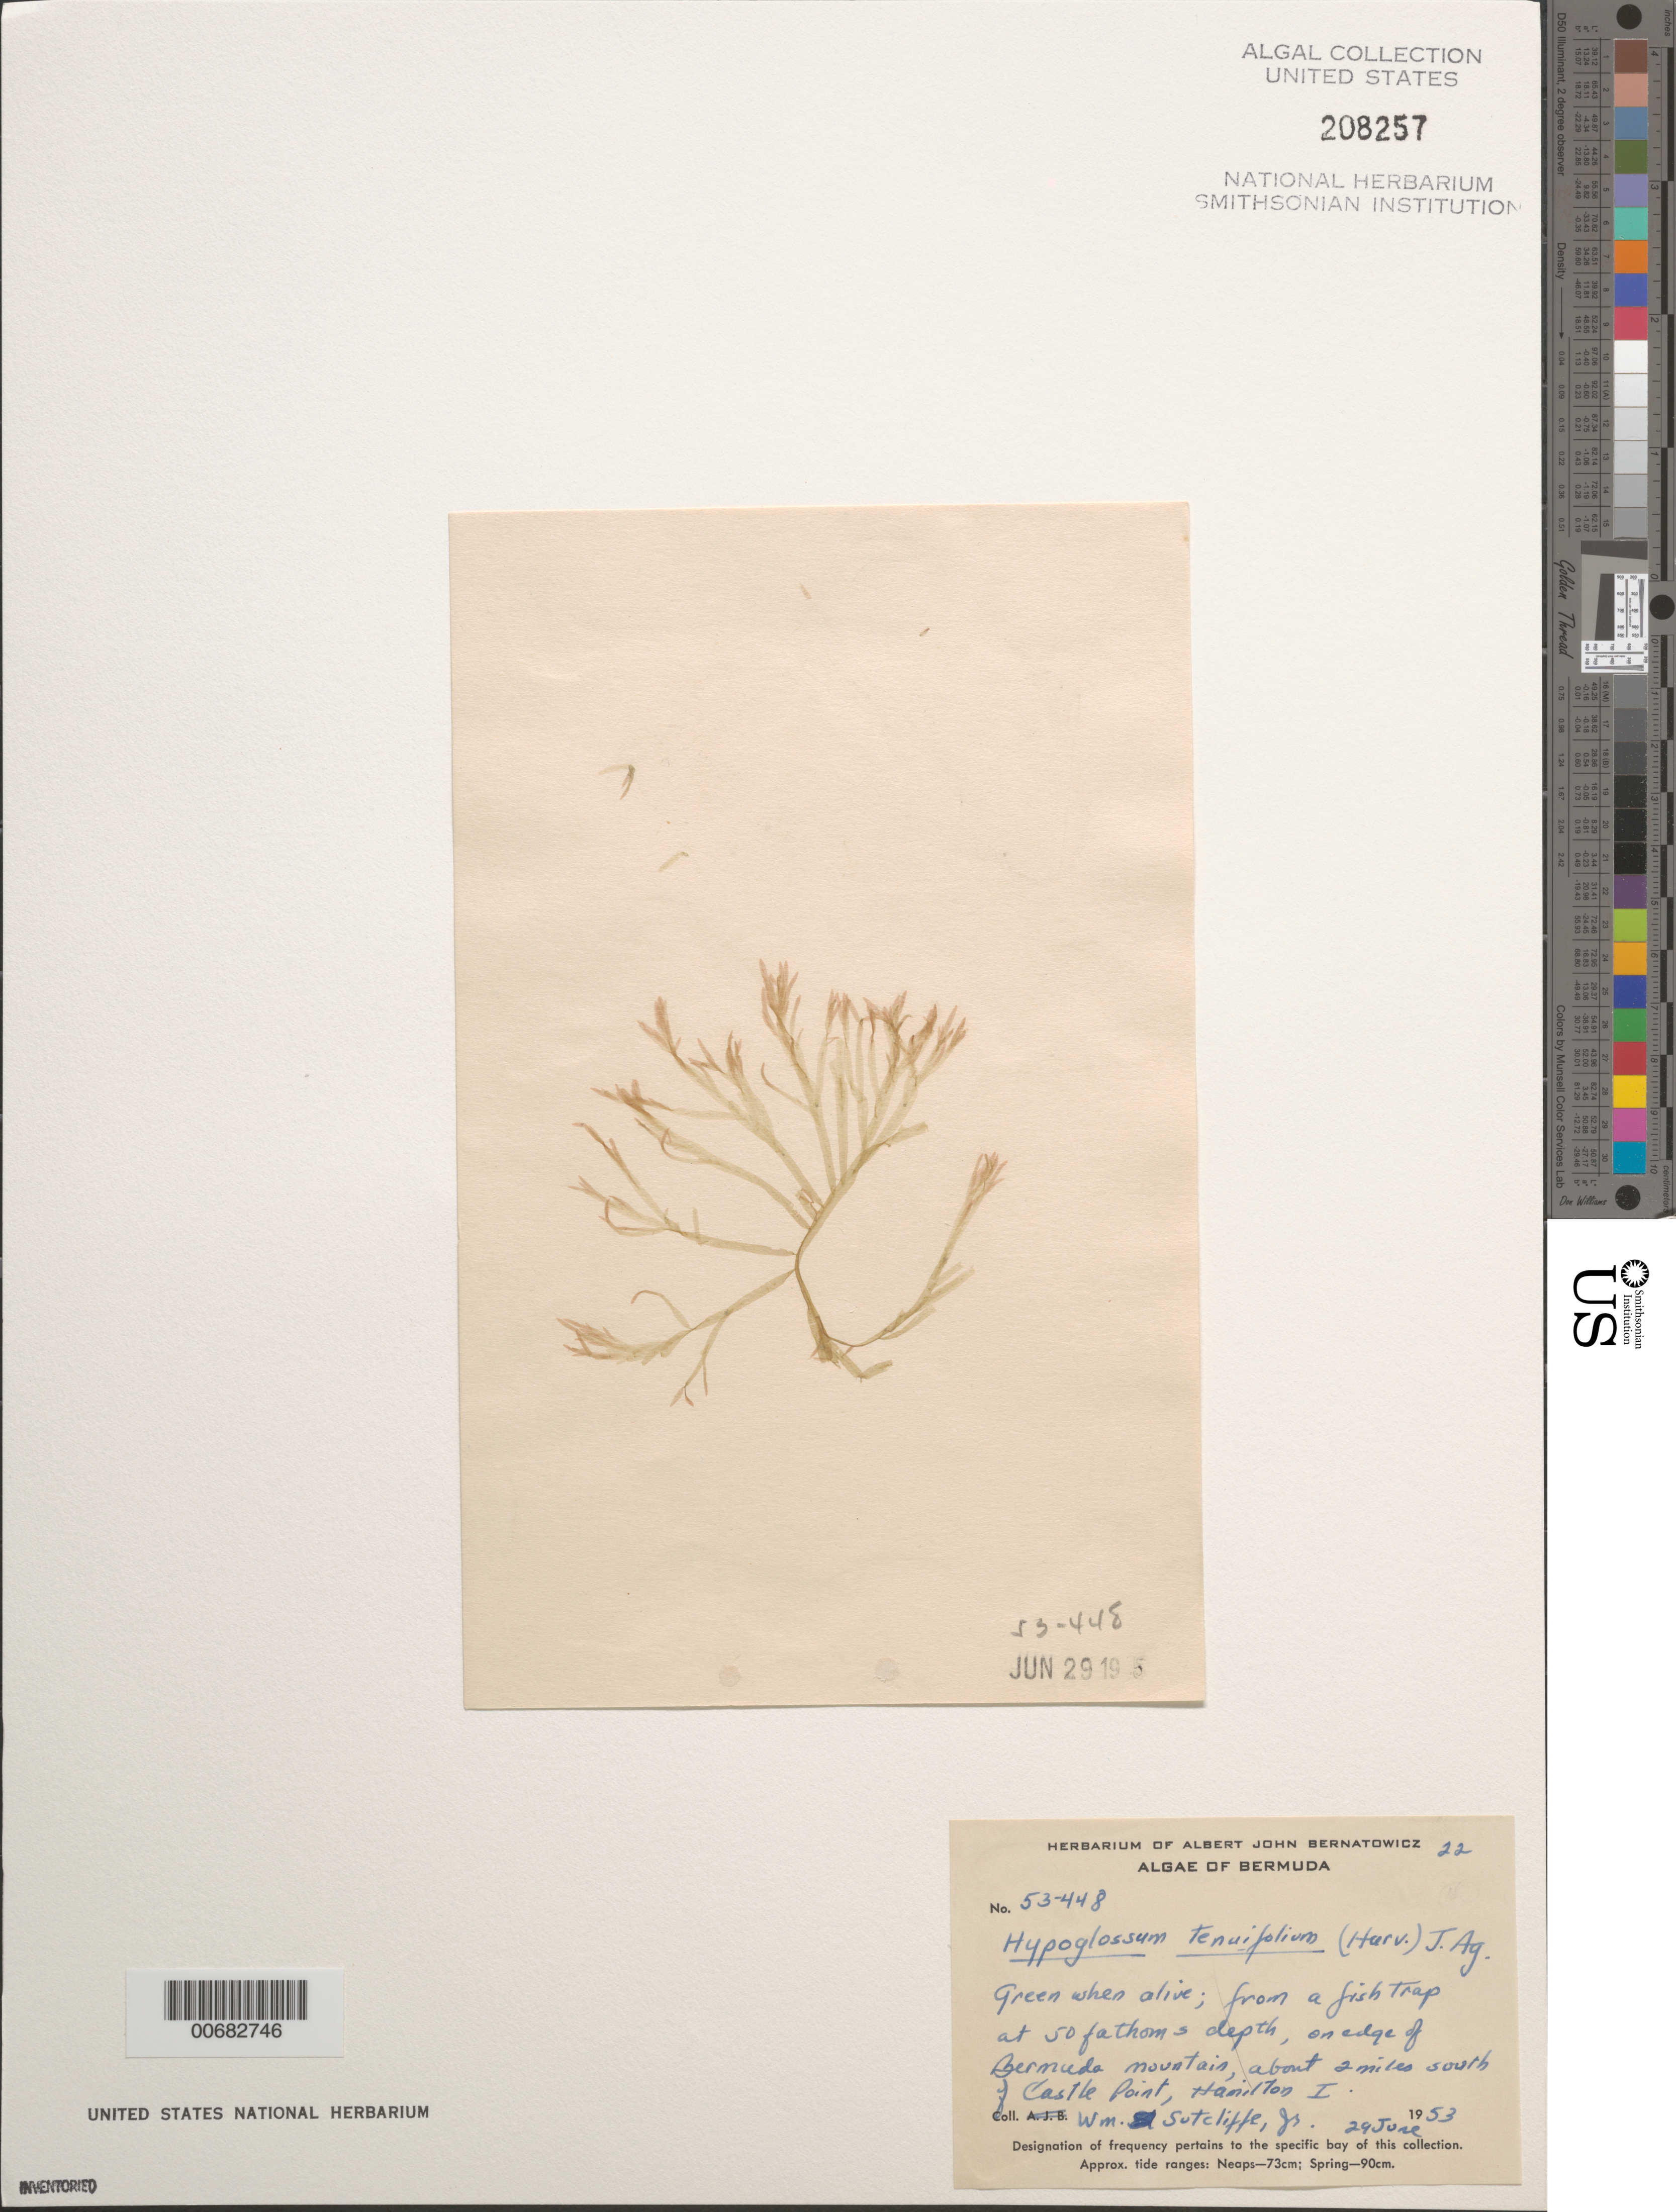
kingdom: Plantae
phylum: Rhodophyta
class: Florideophyceae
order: Ceramiales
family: Delesseriaceae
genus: Hypoglossum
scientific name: Hypoglossum tenuifolium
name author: (Harv.) J. Agardh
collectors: W. Sutcliffe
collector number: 53-448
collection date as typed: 29 Jun 1953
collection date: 1953-06-29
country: Bermuda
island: Bermuda Island (Hamilton Island)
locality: Bermuda Mountain edge, ca. 2 miles south of Castle Point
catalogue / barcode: US 208257